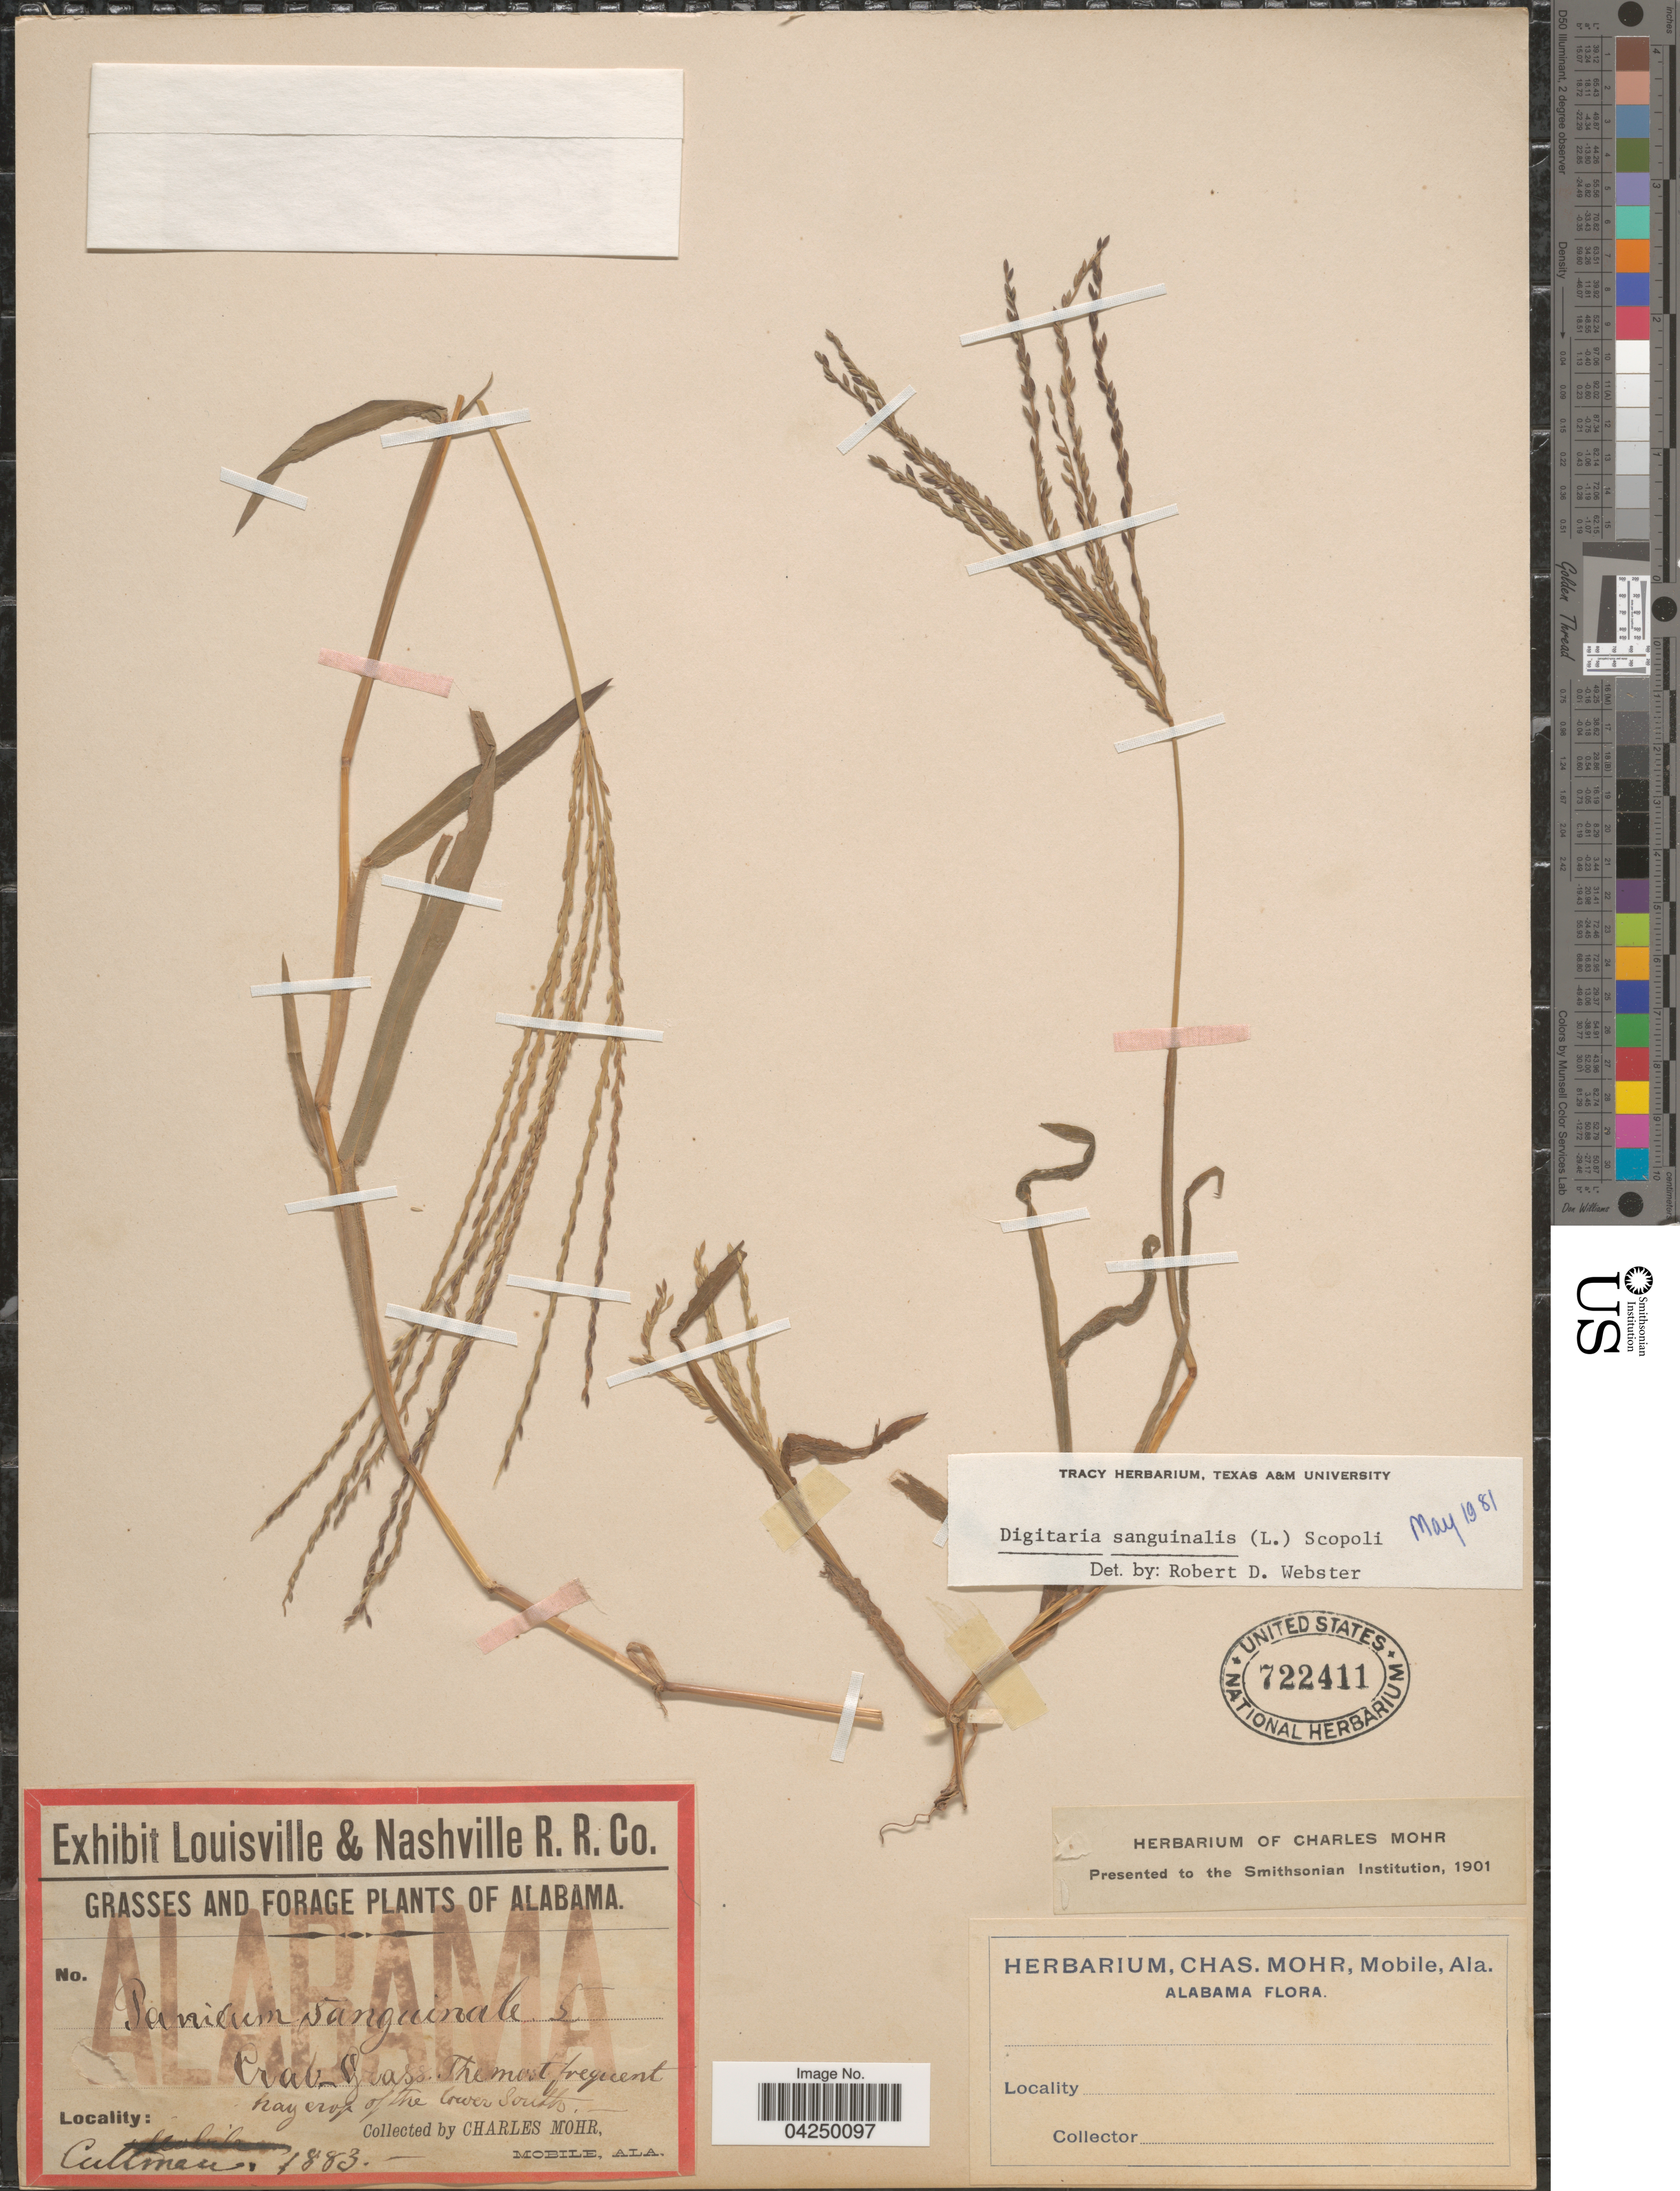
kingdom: Plantae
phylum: Tracheophyta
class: Liliopsida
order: Poales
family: Poaceae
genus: Digitaria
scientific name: Digitaria sanguinalis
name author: (L.) Scop.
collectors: Mohr, C. T. (herbarium)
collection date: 1883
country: United States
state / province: Alabama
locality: Pullman.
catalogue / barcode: US 722411